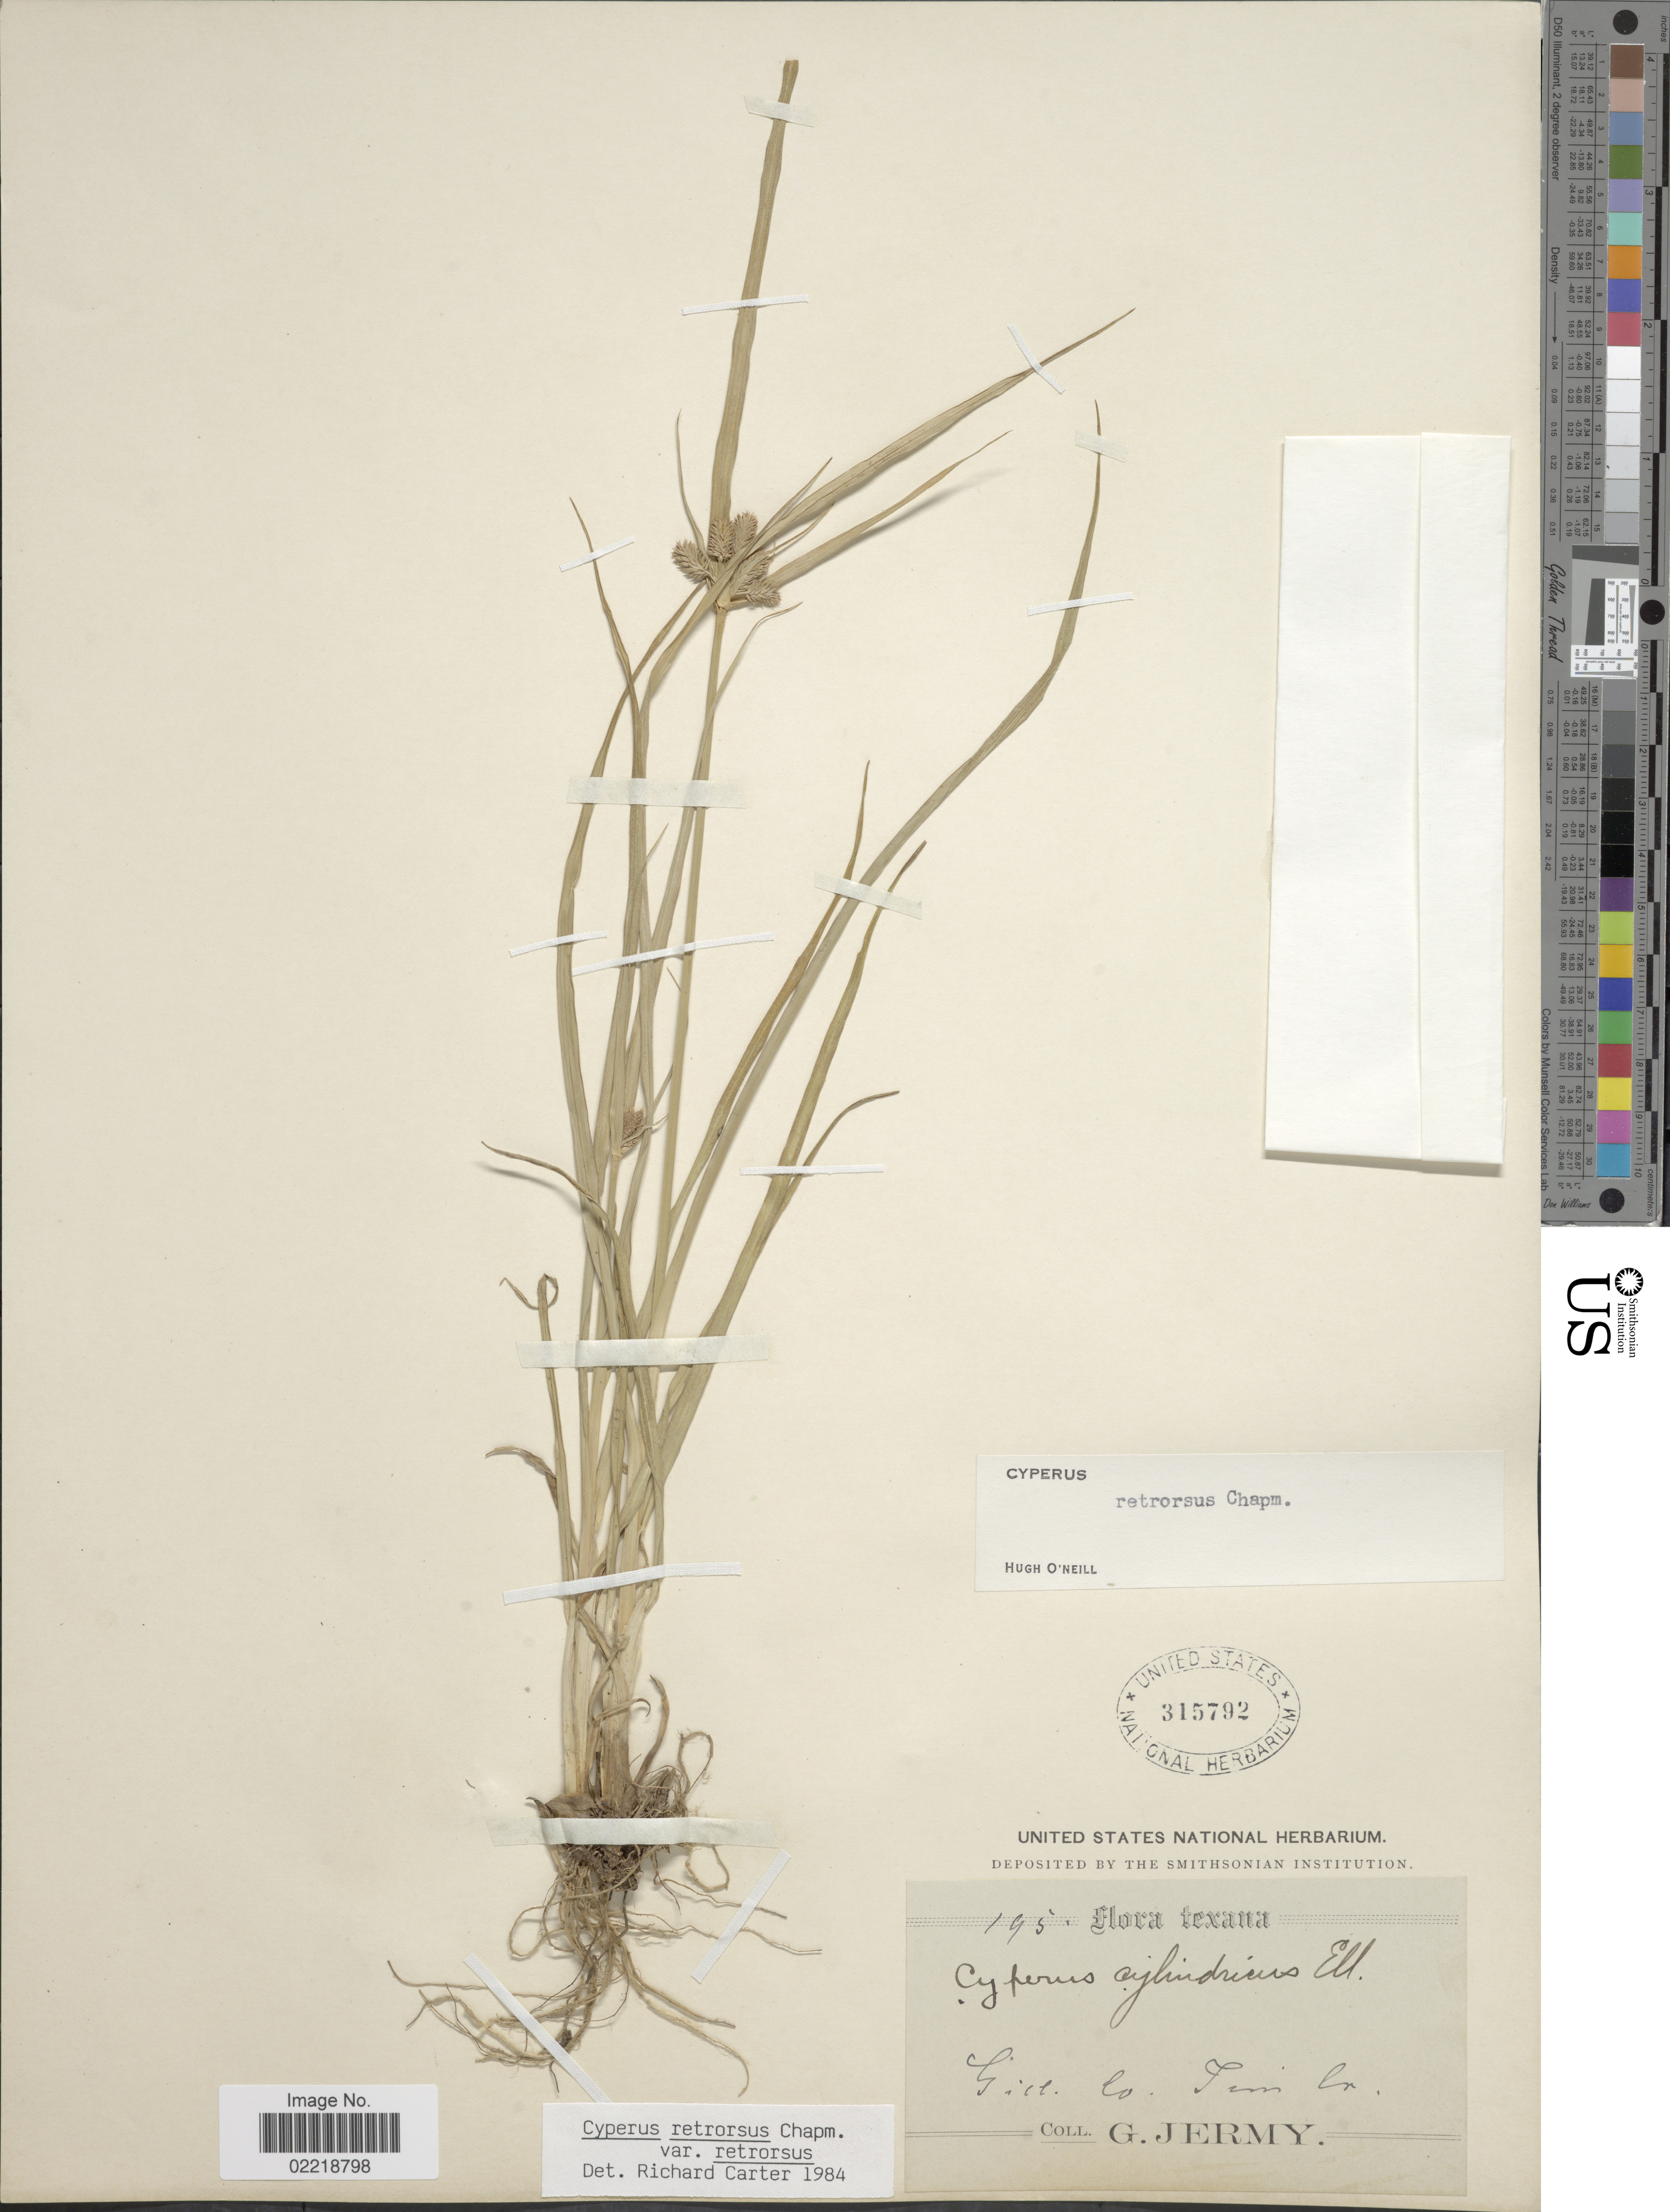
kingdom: Plantae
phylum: Tracheophyta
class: Liliopsida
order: Poales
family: Cyperaceae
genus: Cyperus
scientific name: Cyperus retrorsus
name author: Chapm.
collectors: G. Jermy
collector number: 195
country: United States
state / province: Texas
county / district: Gillespie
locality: Gill (Gillespie) Co. Iron Cr.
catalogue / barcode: US 315792